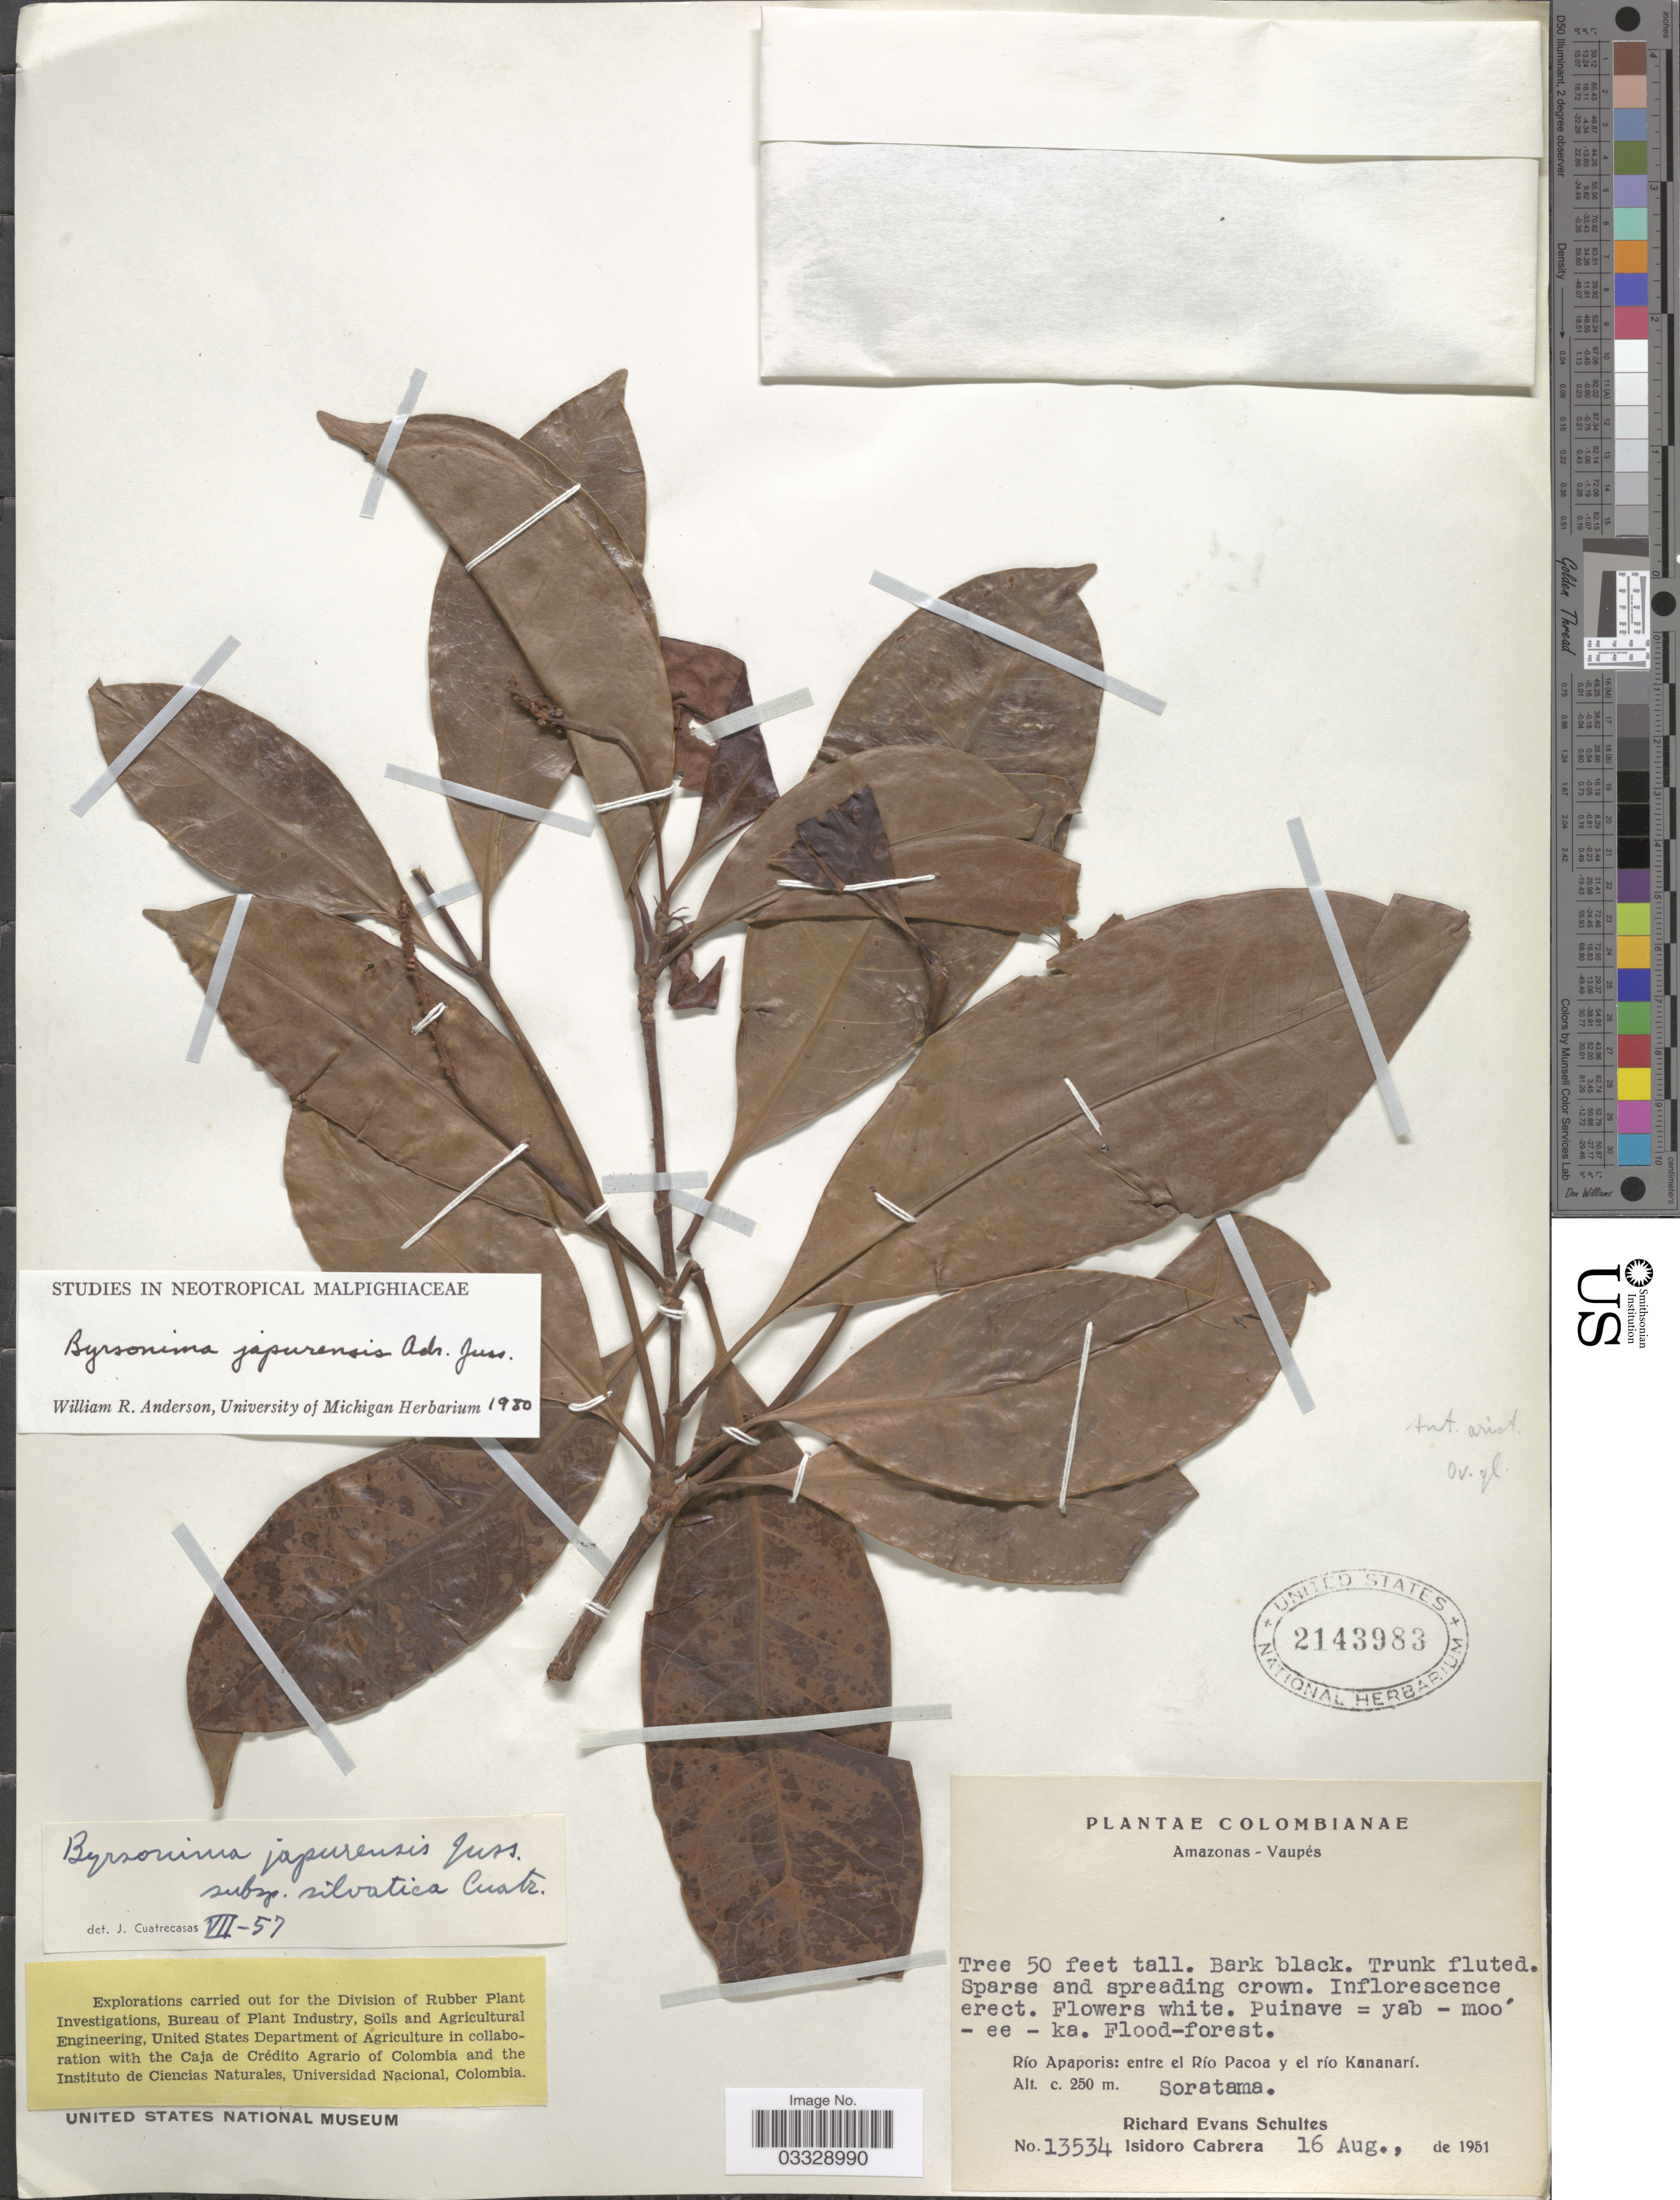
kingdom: Plantae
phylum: Tracheophyta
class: Magnoliopsida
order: Malpighiales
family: Malpighiaceae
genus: Byrsonima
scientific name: Byrsonima japurensis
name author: A. Juss.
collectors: R. E. Schultes & I. Cabrera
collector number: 13534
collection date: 1951-08-16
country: Colombia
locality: Amazonas - Vaupés. Río Apaporis: entre el Río Pacoa y el río Kananarí. Soratama.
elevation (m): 250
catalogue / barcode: US 2143983